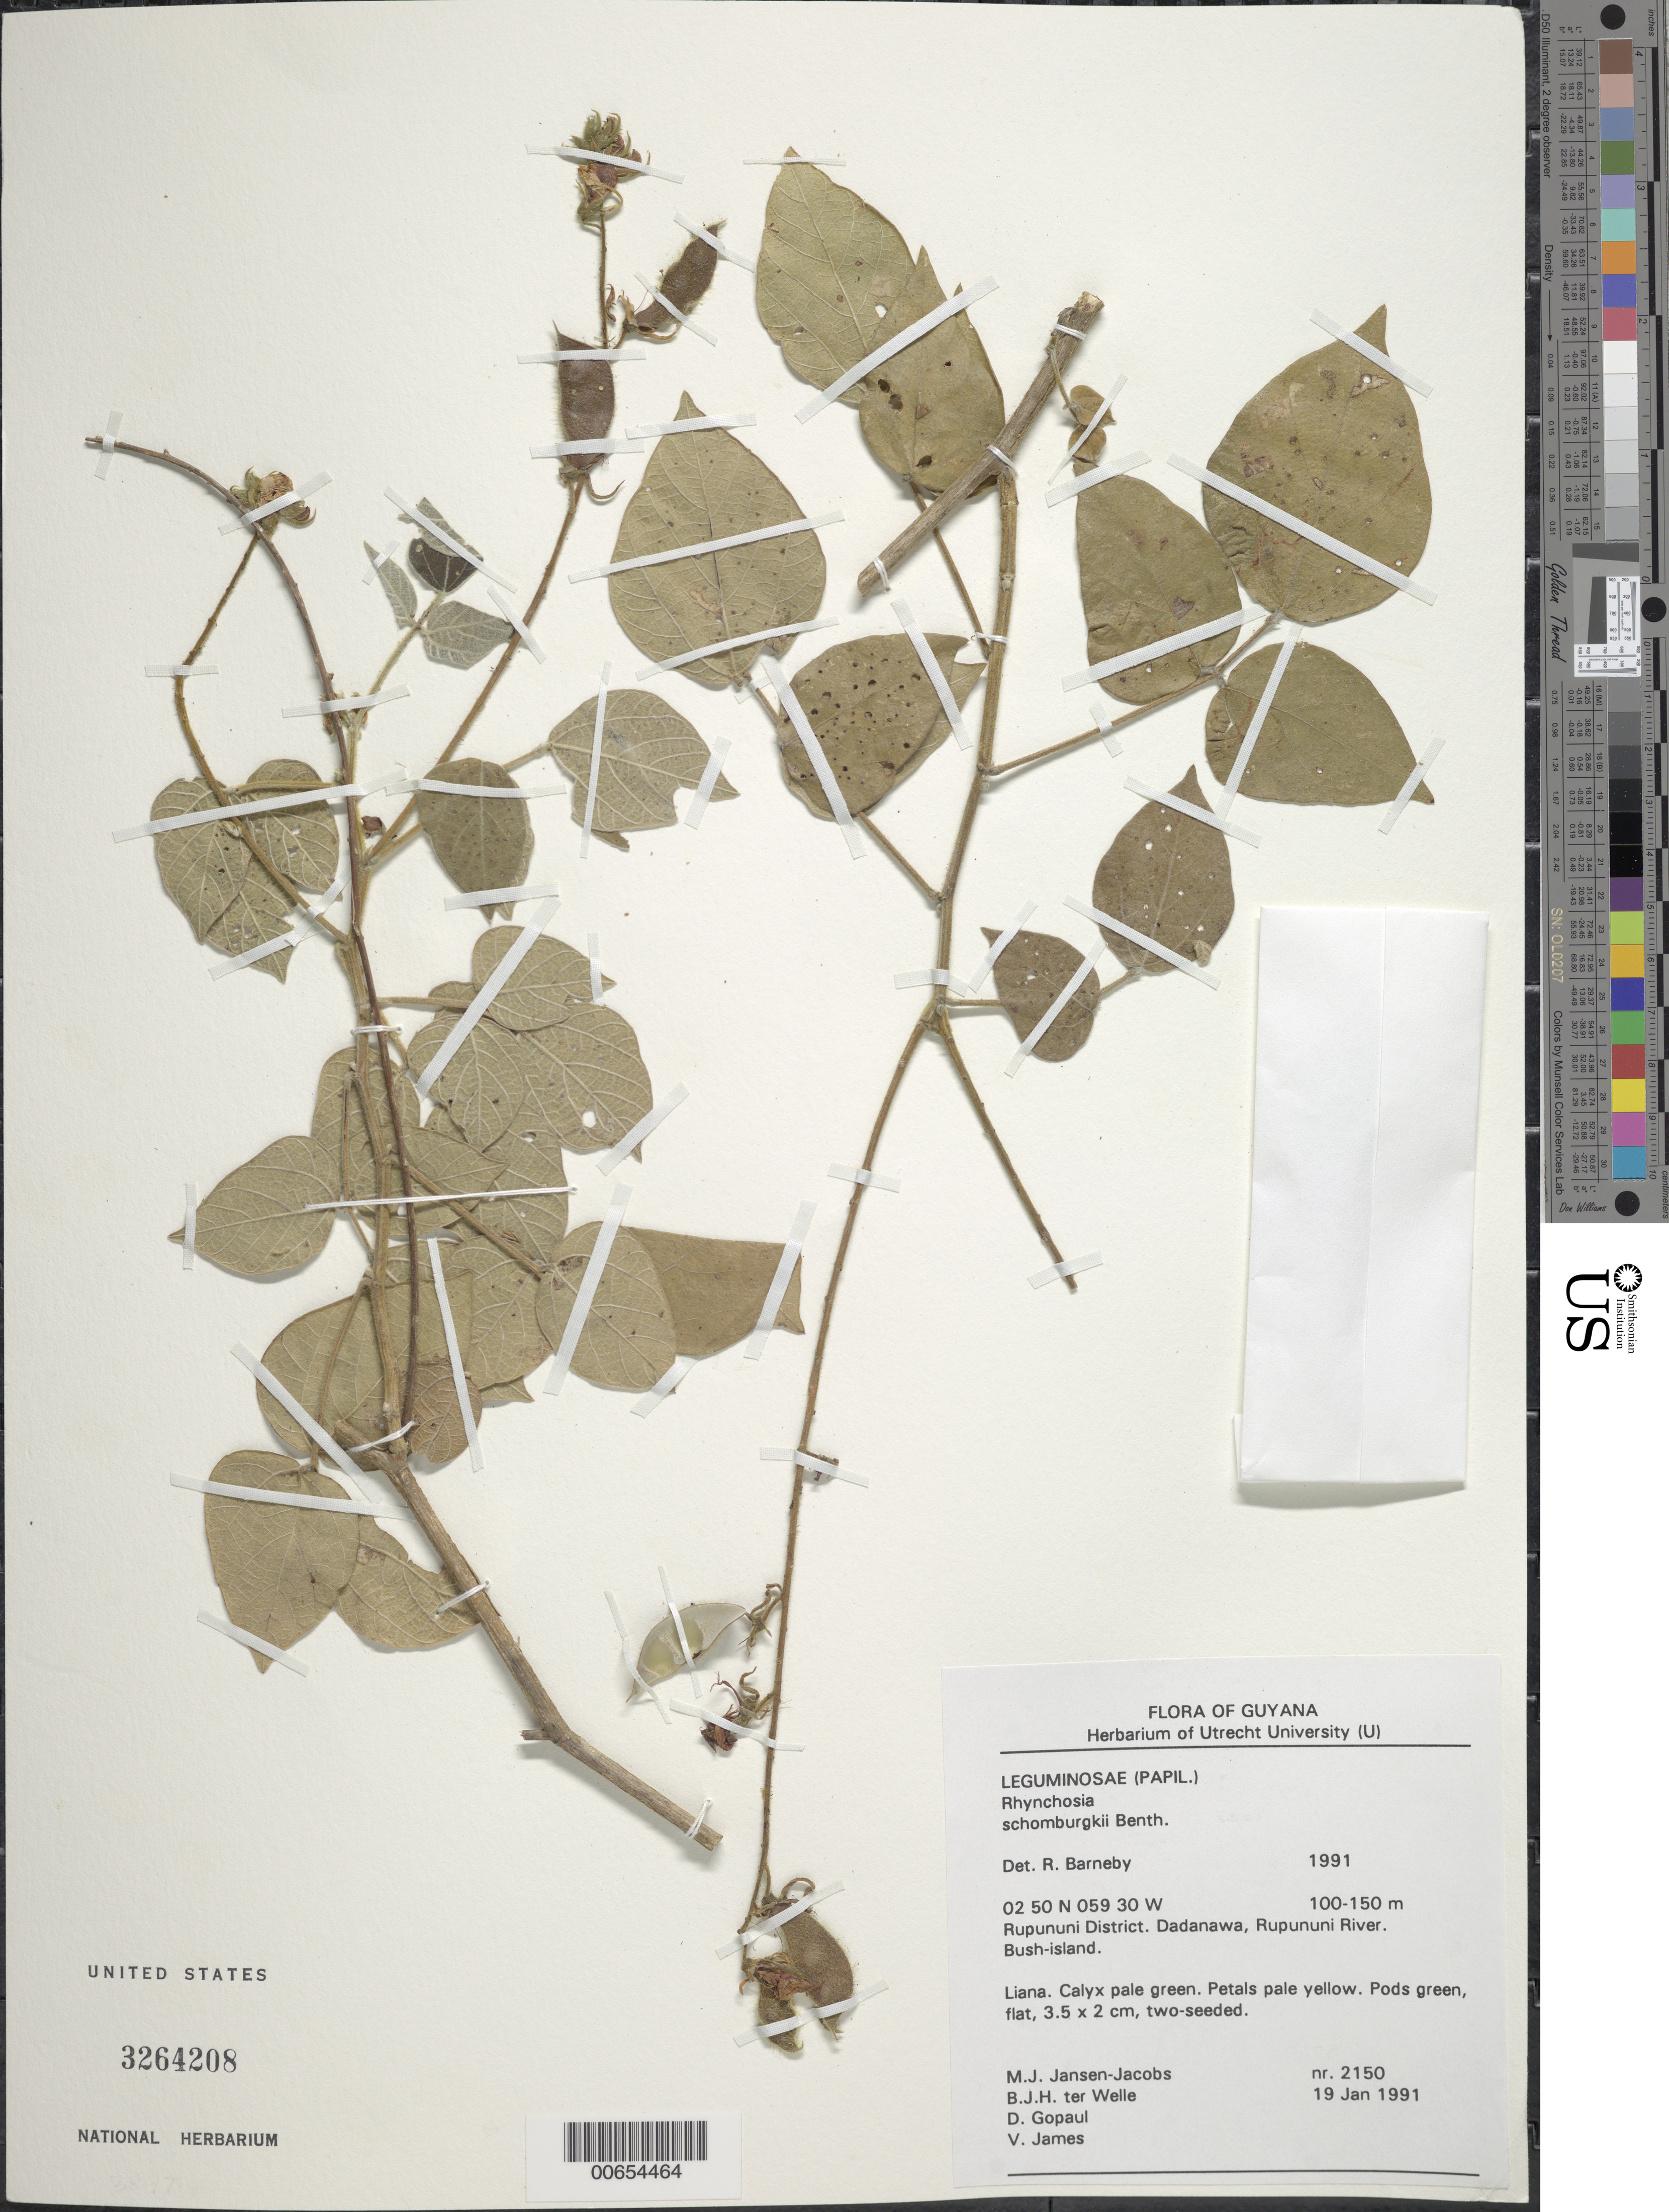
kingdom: Plantae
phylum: Tracheophyta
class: Magnoliopsida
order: Fabales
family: Fabaceae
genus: Rhynchosia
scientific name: Rhynchosia schomburgkii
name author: Benth. in Mart.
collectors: M. J. Jansen-Jacobs, B. Welle, D. Gopaul & V. James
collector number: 2150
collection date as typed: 19-Jan-91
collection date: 1991-01-19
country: Guyana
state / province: U. Takutu-U. Essequibo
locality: Dadanawa, Rupununi River, Rupununi District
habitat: Bush island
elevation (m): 100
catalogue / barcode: US 3264208